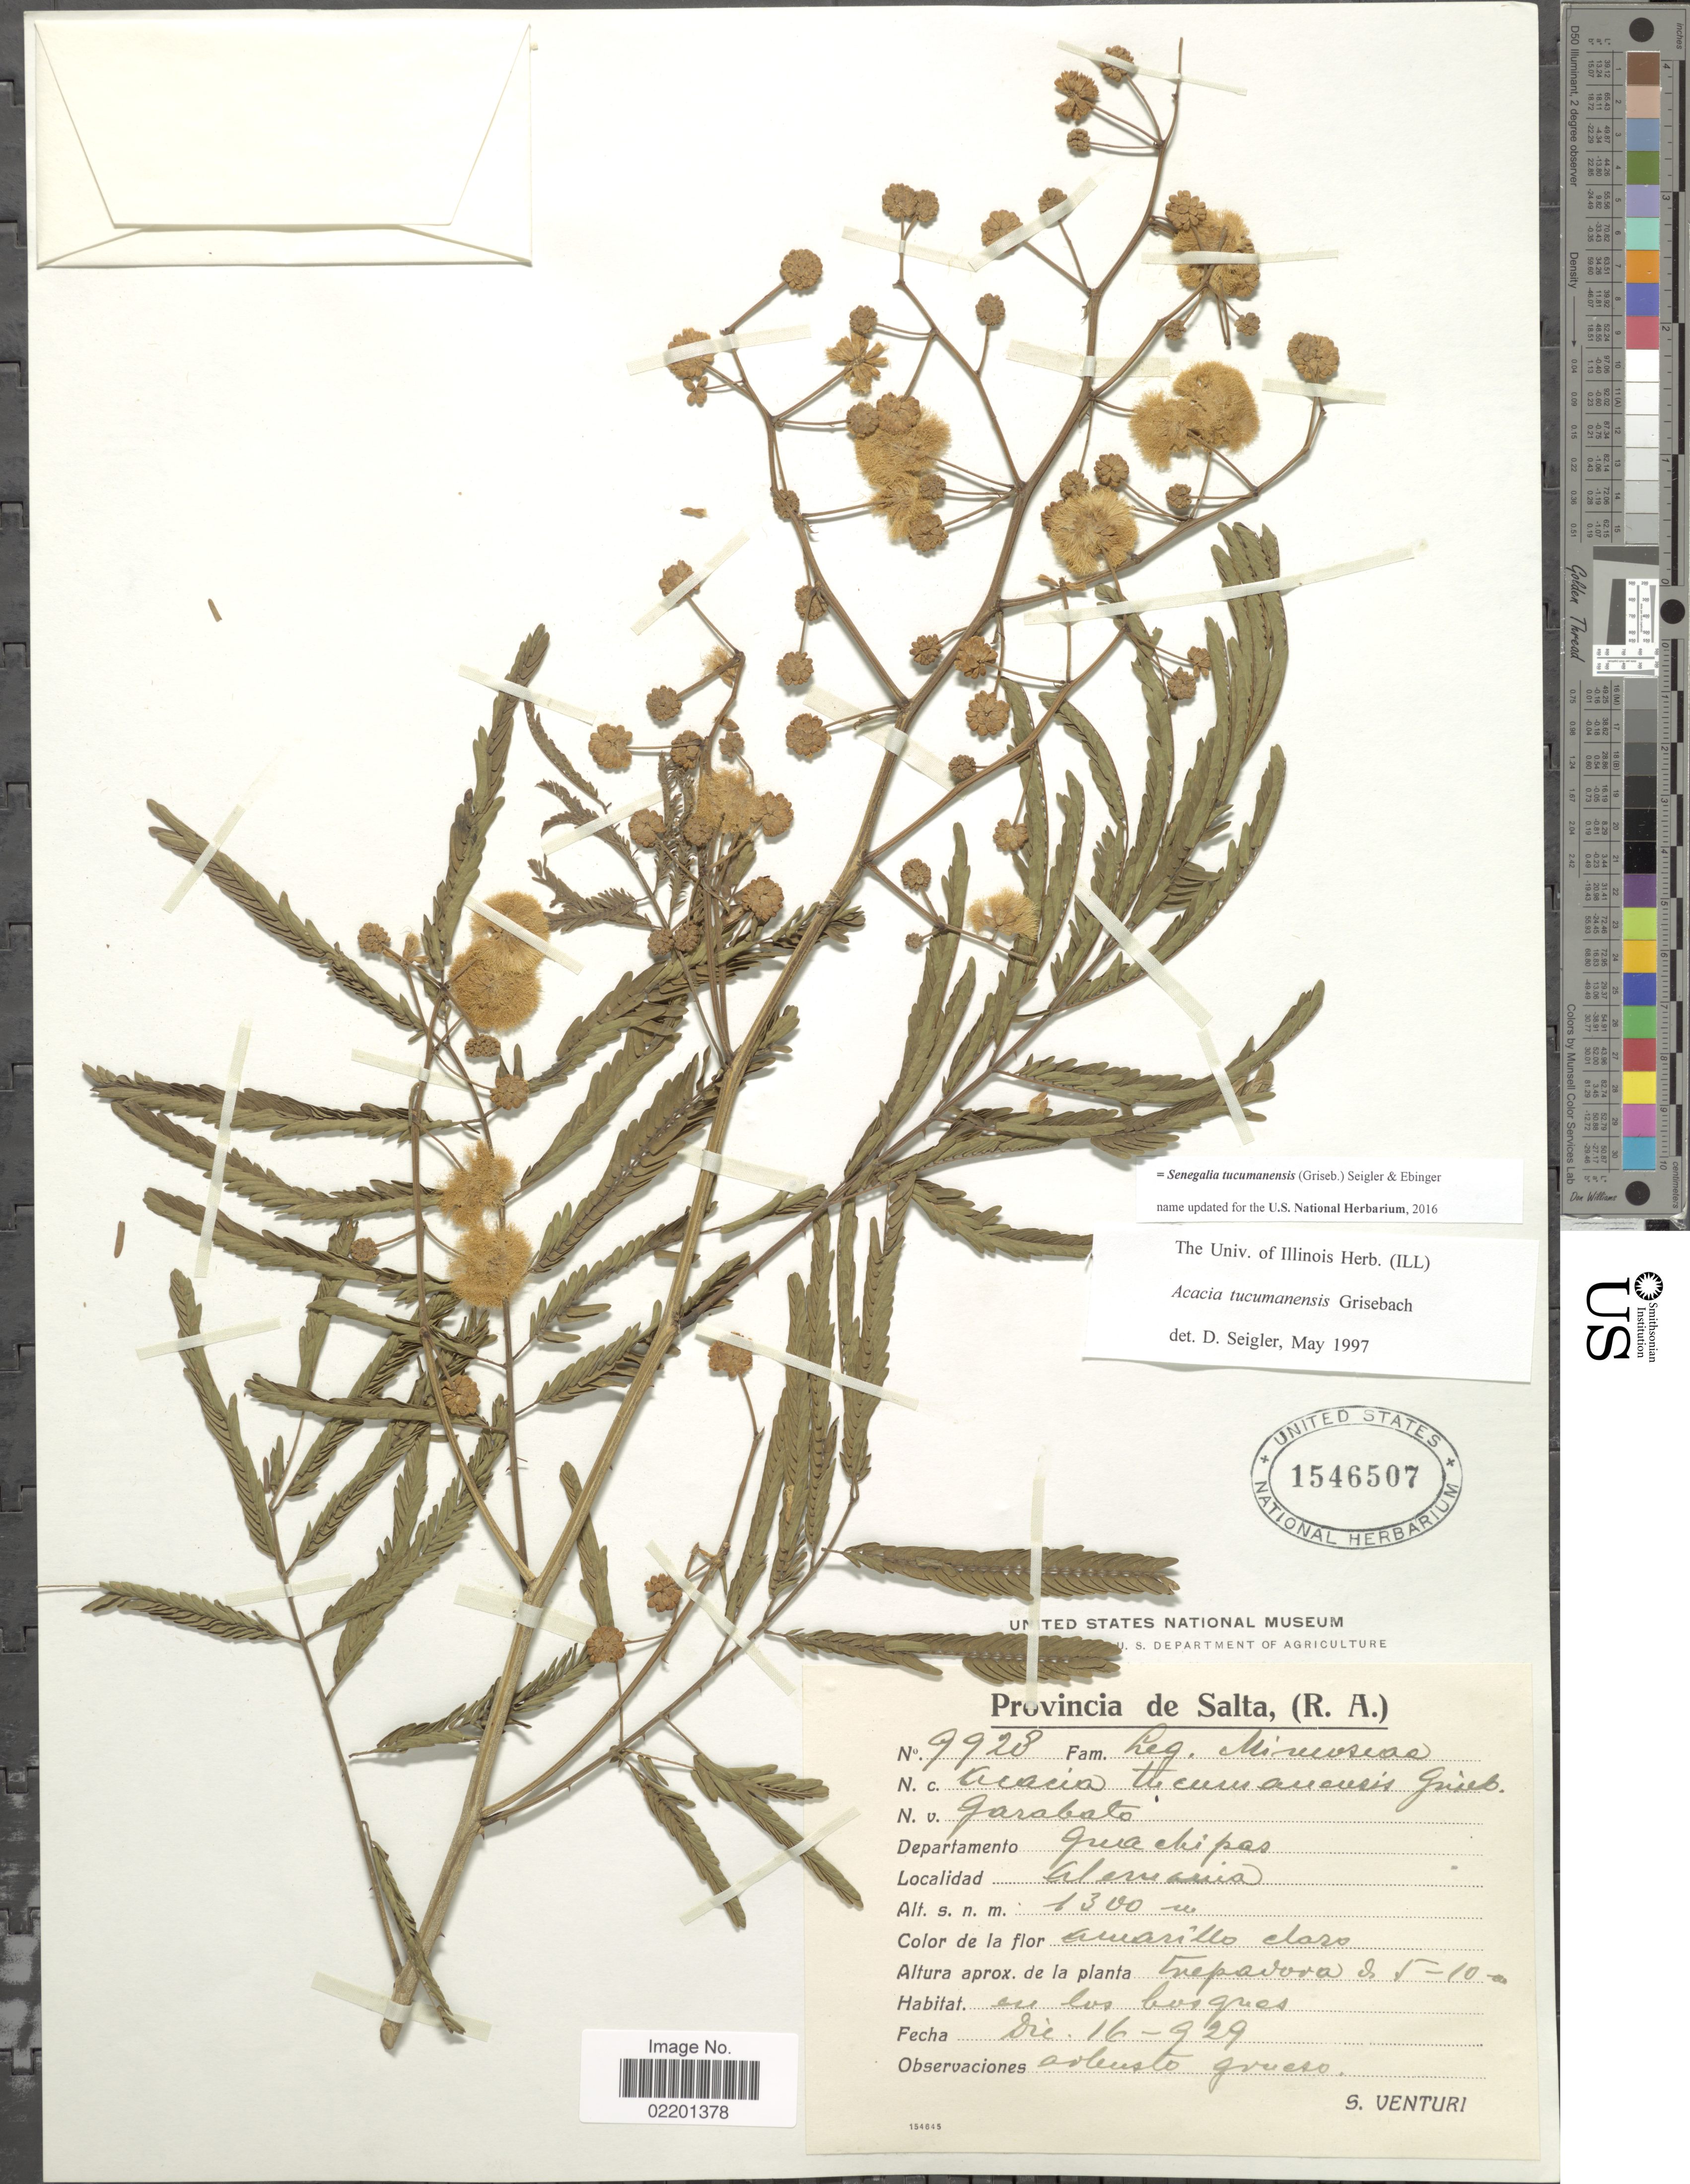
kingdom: Plantae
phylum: Tracheophyta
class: Magnoliopsida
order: Fabales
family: Fabaceae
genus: Senegalia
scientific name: Senegalia tucumanensis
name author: (Griseb.) Seigler & Ebinger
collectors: S. Venturi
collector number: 9928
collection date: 1929-12-16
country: Argentina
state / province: Salta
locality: Provincia de Salta, (R.A.) Departamento Guachipas, Alemania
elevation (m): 1300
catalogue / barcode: US 1546507